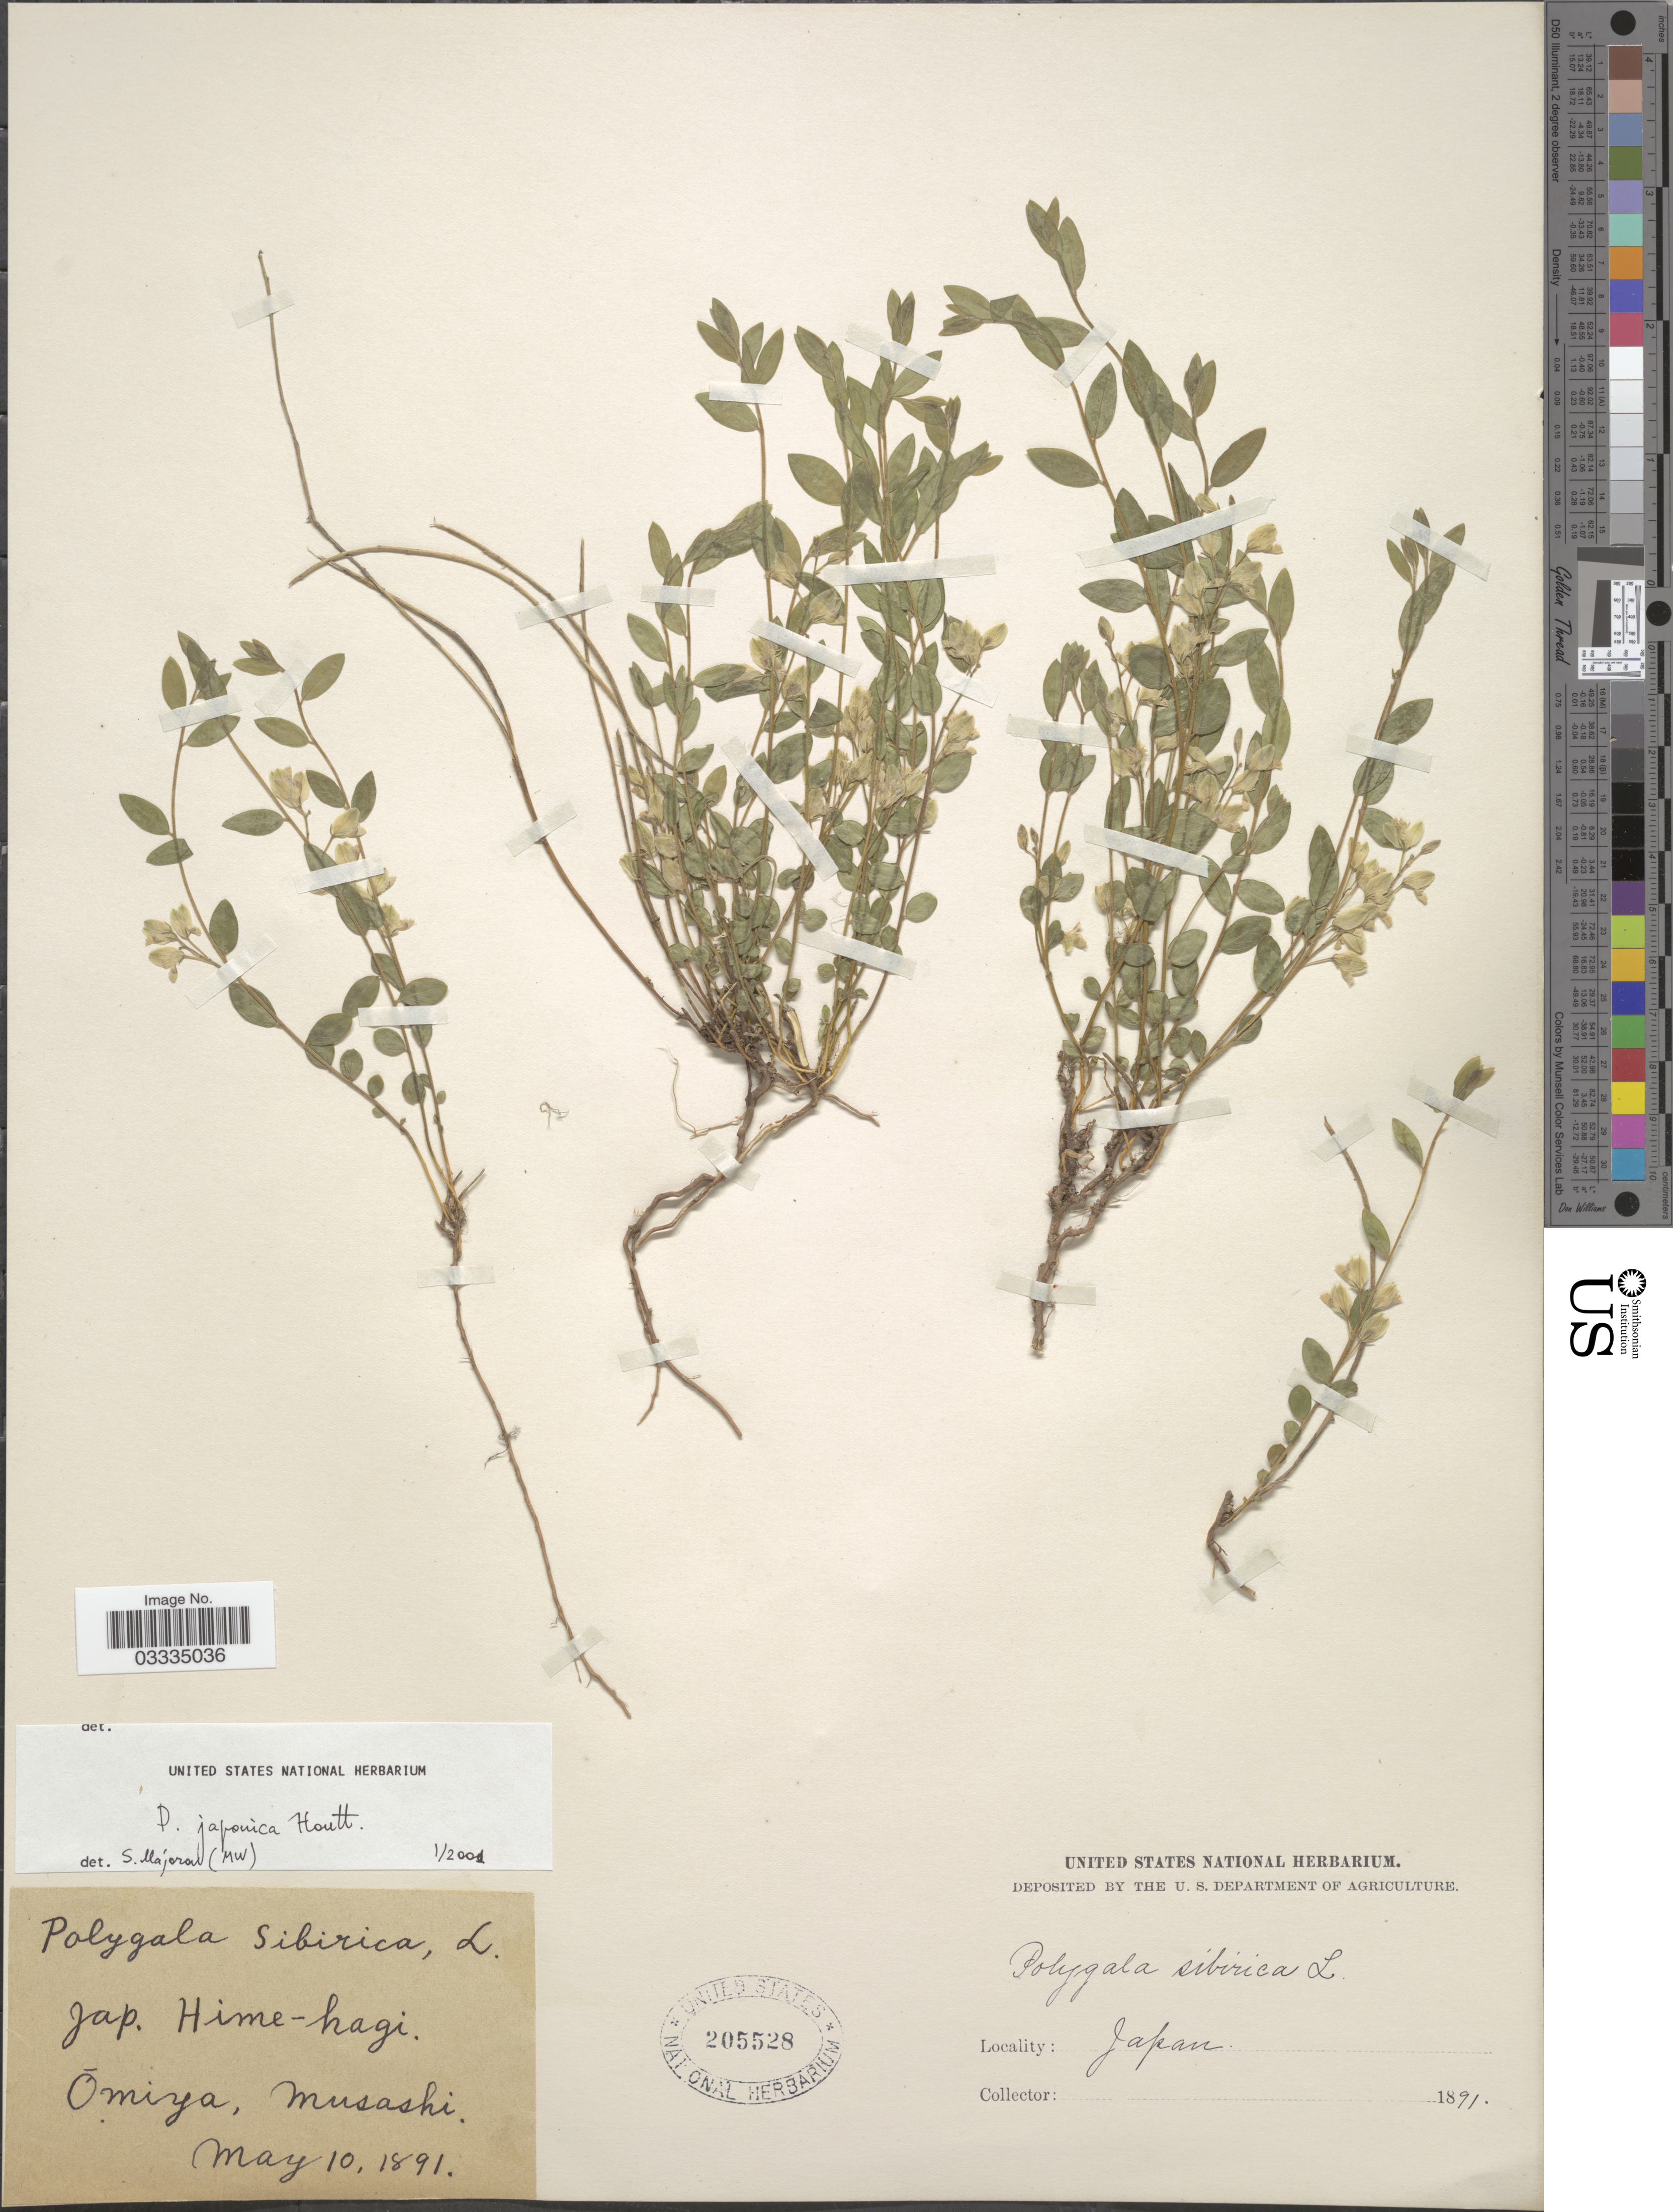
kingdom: Plantae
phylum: Tracheophyta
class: Magnoliopsida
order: Fabales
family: Polygalaceae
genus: Polygala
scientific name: Polygala japonica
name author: Houtt.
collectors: ex herb. United States National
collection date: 1891-05-10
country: Japan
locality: Omiya., Musashi.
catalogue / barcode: US 205528